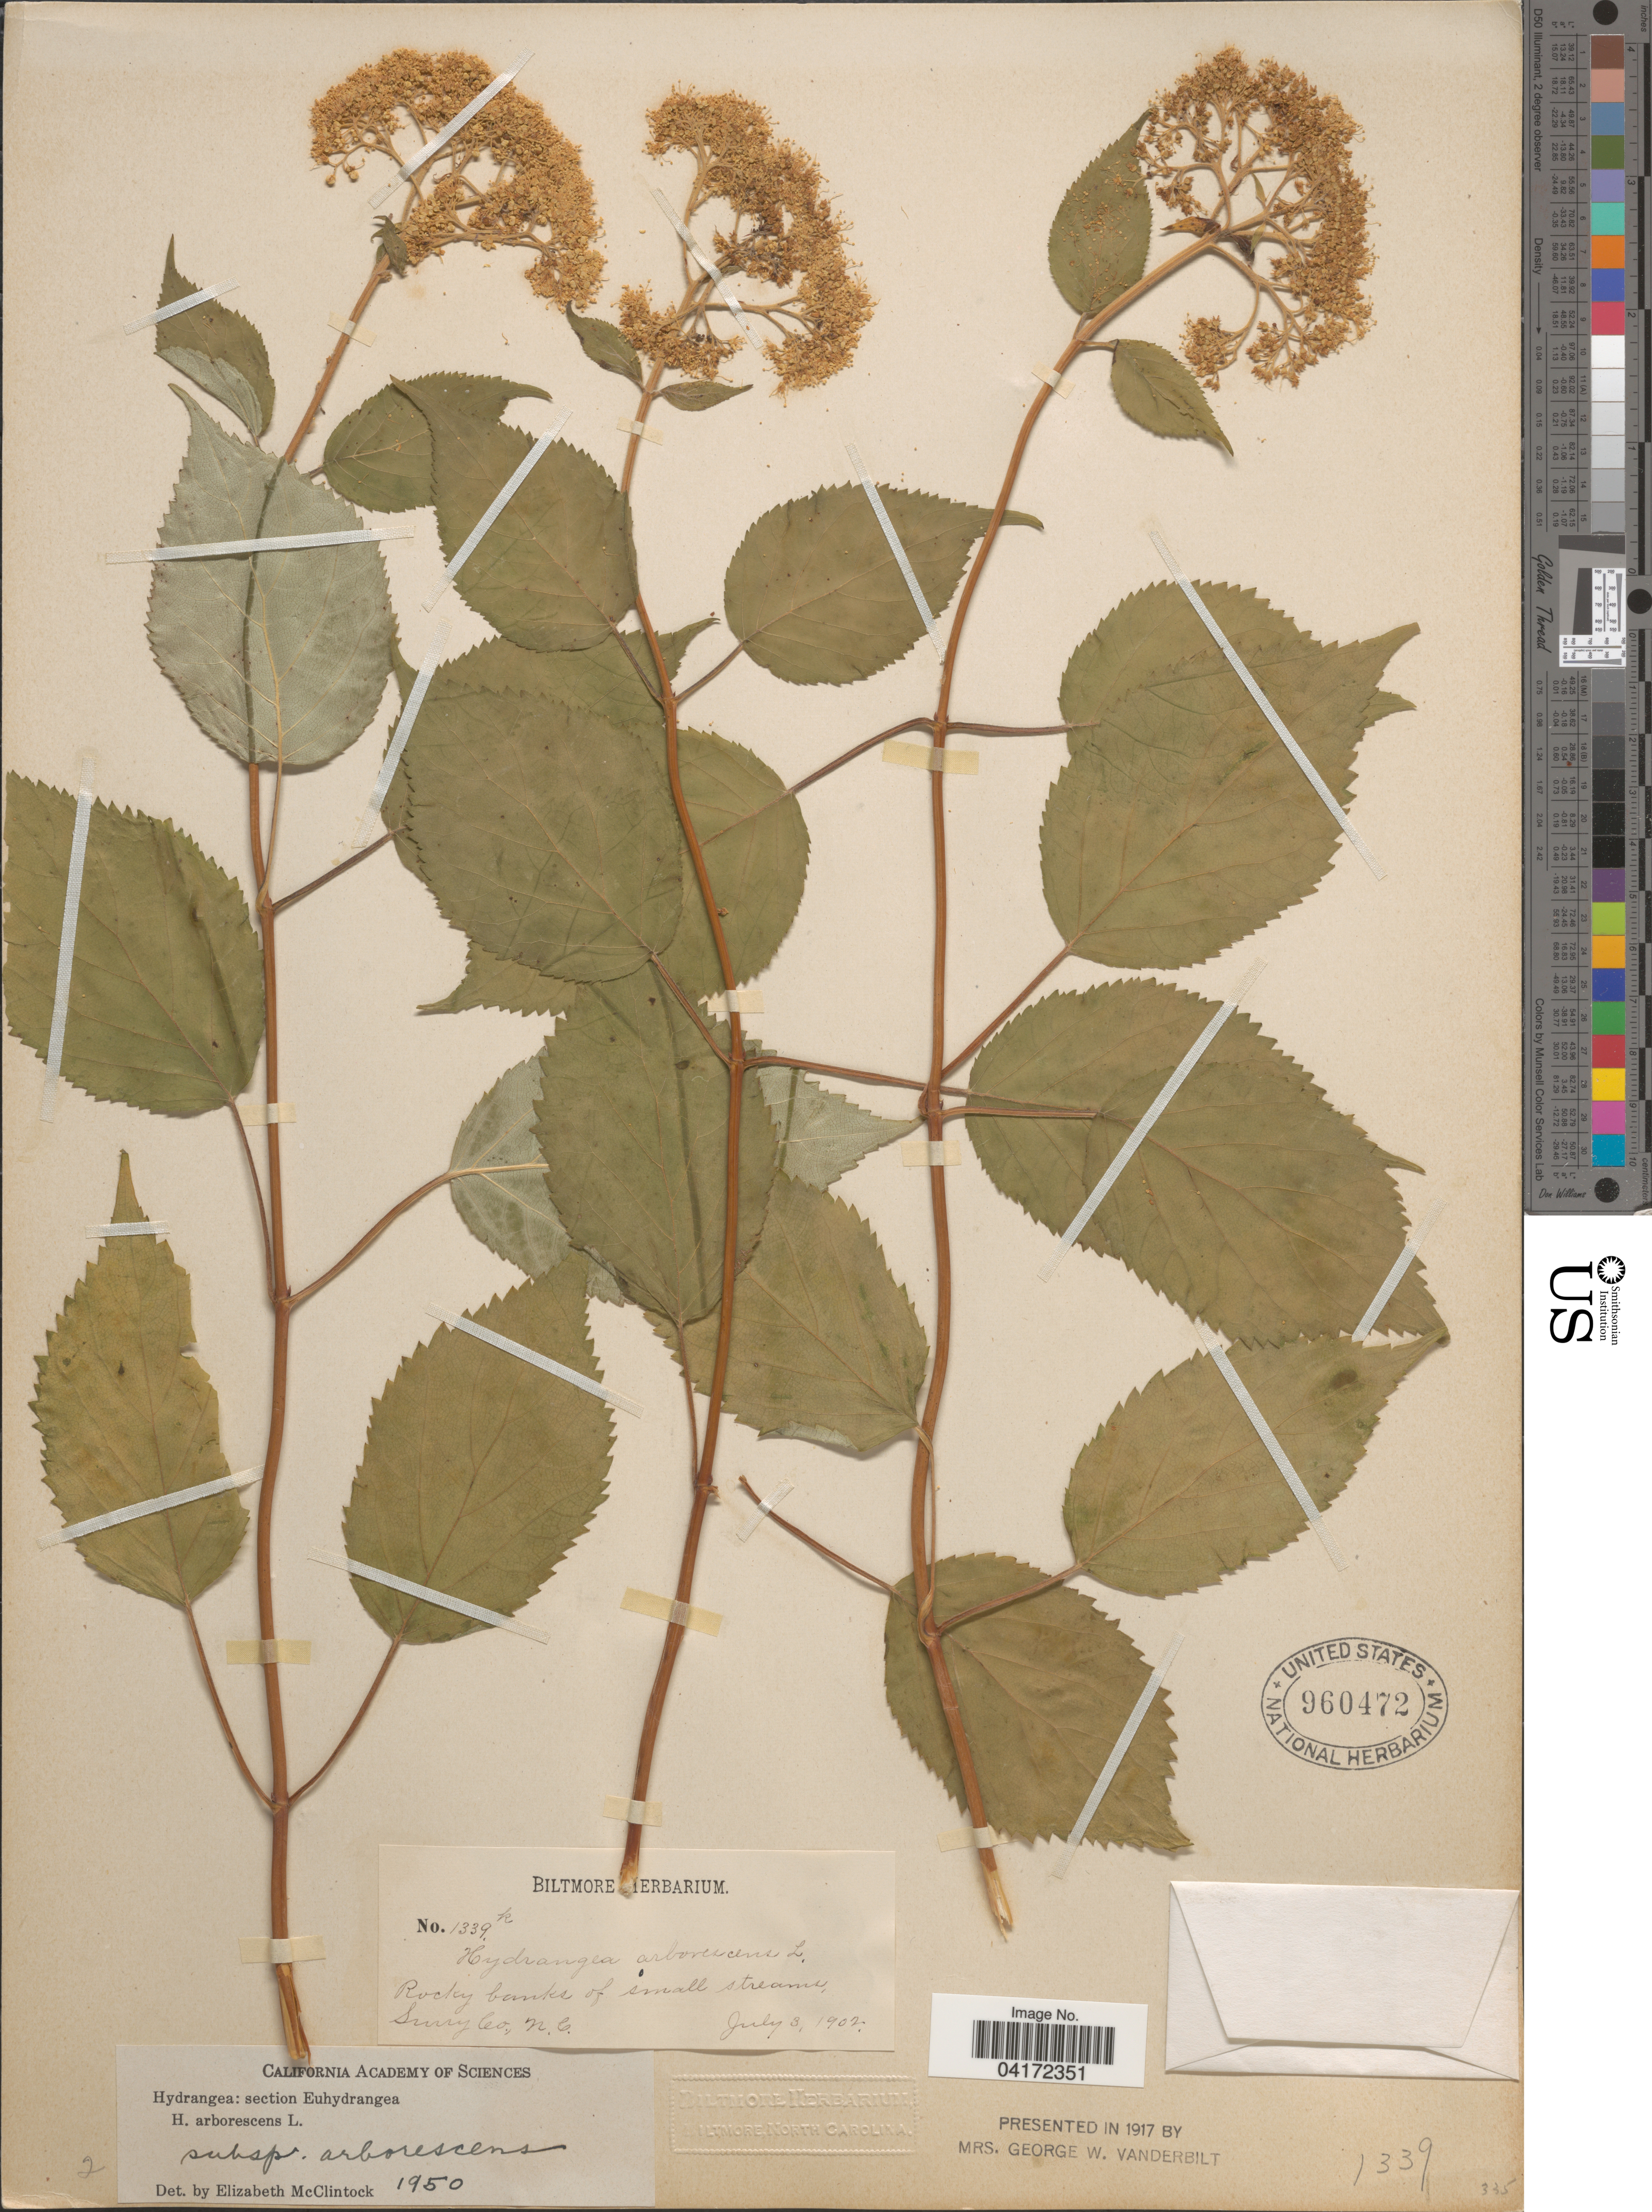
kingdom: Plantae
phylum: Tracheophyta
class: Magnoliopsida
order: Cornales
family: Hydrangeaceae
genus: Hydrangea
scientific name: Hydrangea arborescens subsp. arborescens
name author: L.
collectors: ex herb. Biltmore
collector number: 1339k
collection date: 1902-07-03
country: United States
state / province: North Carolina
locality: Surry Co.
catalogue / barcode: US 960472